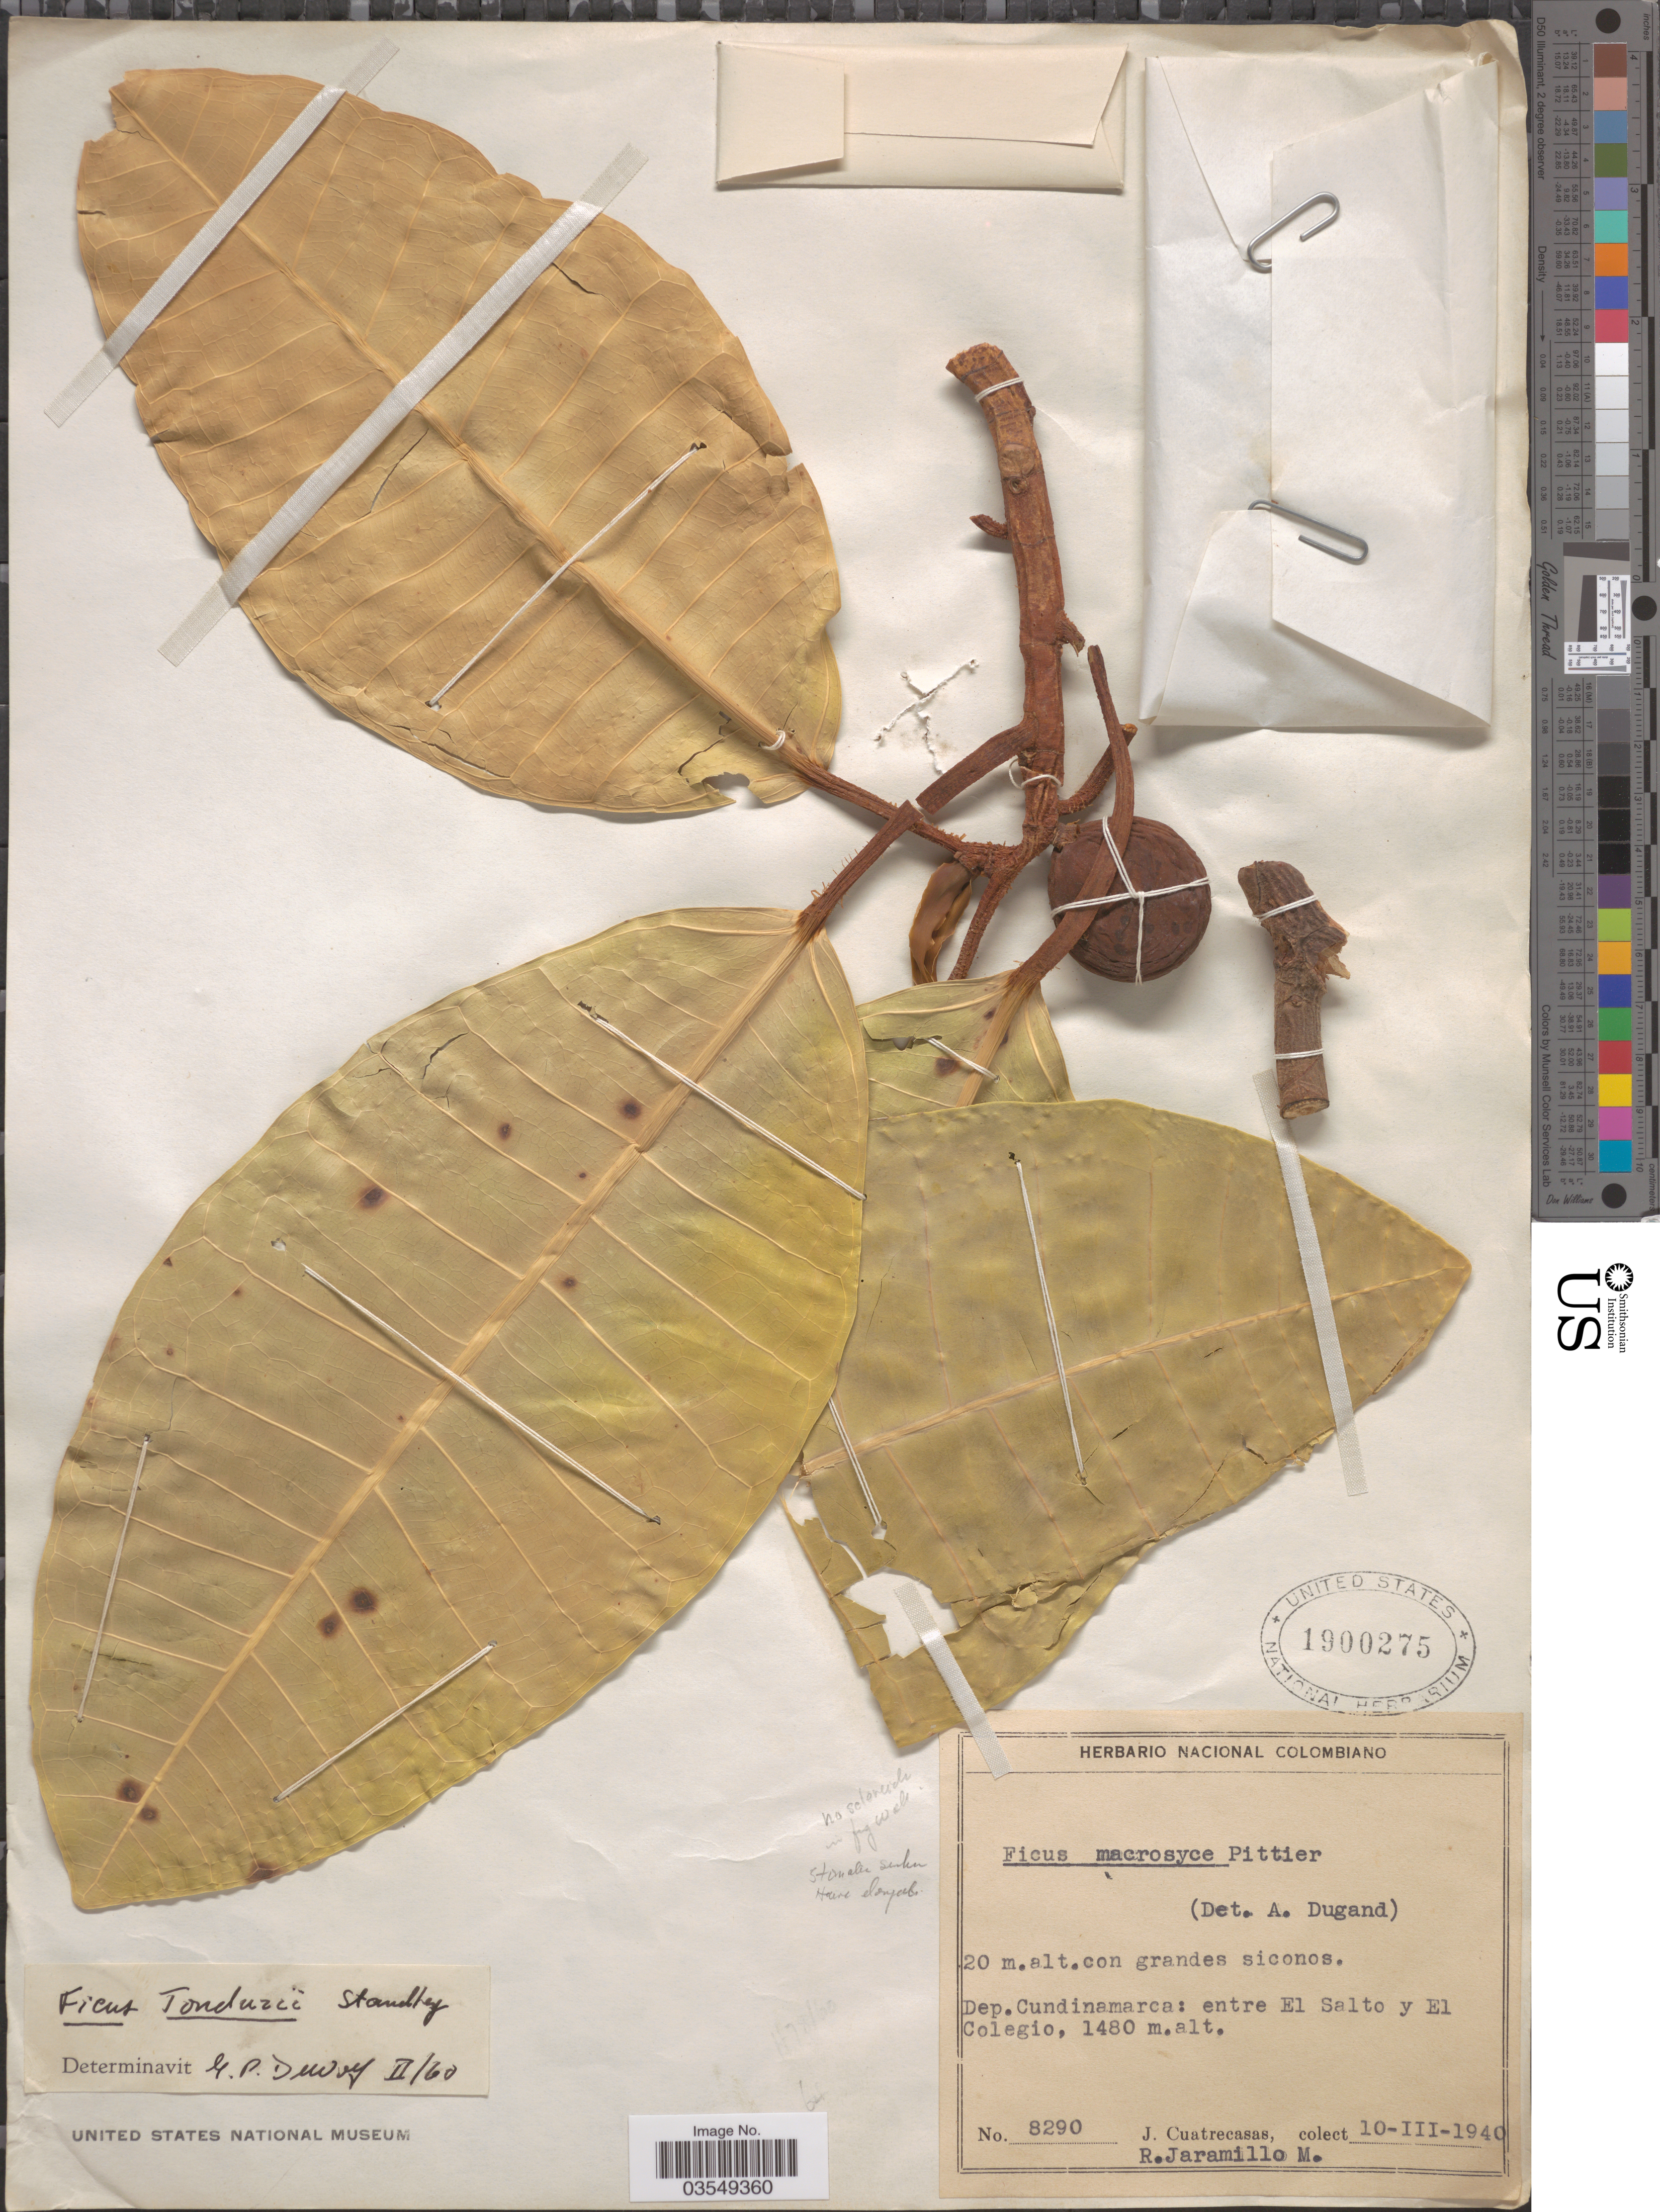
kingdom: Plantae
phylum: Tracheophyta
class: Magnoliopsida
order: Rosales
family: Moraceae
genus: Ficus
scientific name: Ficus tonduzii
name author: Standl.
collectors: J. Cuatrecasas & R. Jaramillo M.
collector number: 8290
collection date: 1940-03-10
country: Colombia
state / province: Cundinamarca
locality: Dep. Cundinamarca: entre El Salto y El Colegio.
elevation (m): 1480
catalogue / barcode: US 1900275